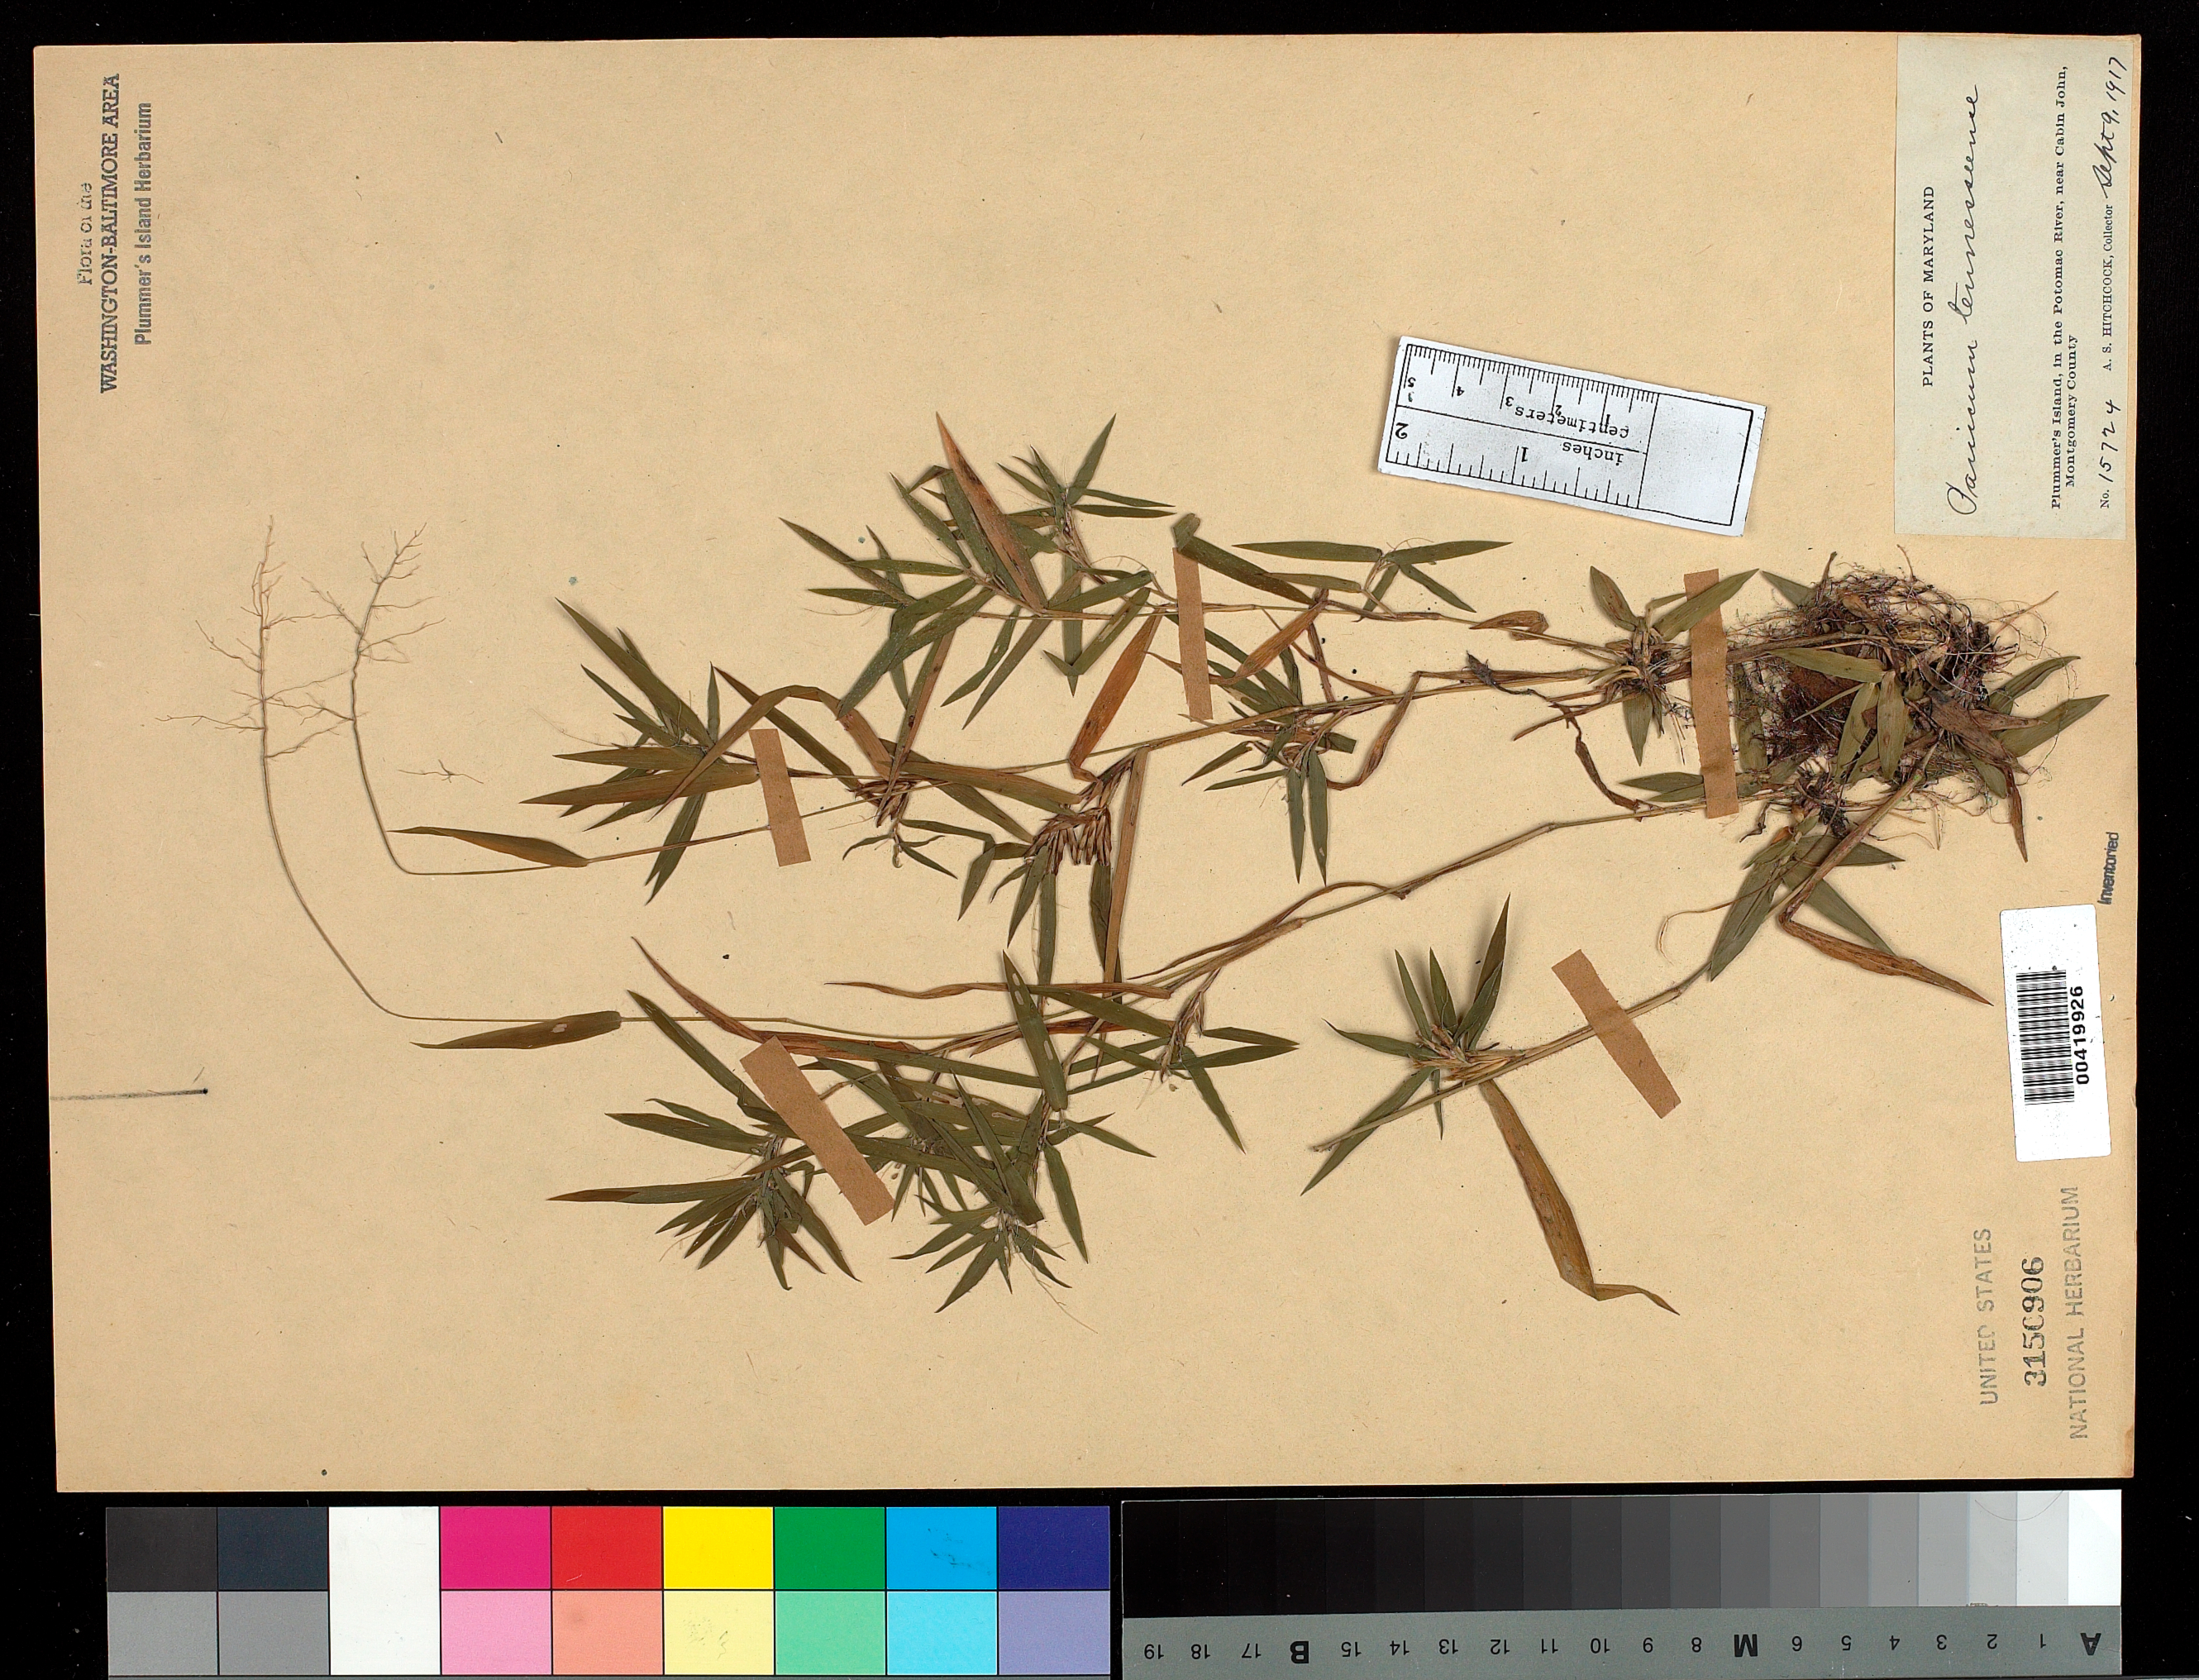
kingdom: Plantae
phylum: Tracheophyta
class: Liliopsida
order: Poales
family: Poaceae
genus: Dichanthelium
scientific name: Dichanthelium acuminatum var. fasciculatum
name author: (Torr.) Freckmann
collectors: A. S. Hitchcock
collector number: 15724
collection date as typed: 09 Sep 1917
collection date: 1917-09-09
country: United States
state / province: Maryland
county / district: Montgomery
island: Plummers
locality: Plummer's Island C. & O. Canal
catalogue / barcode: US 3150906